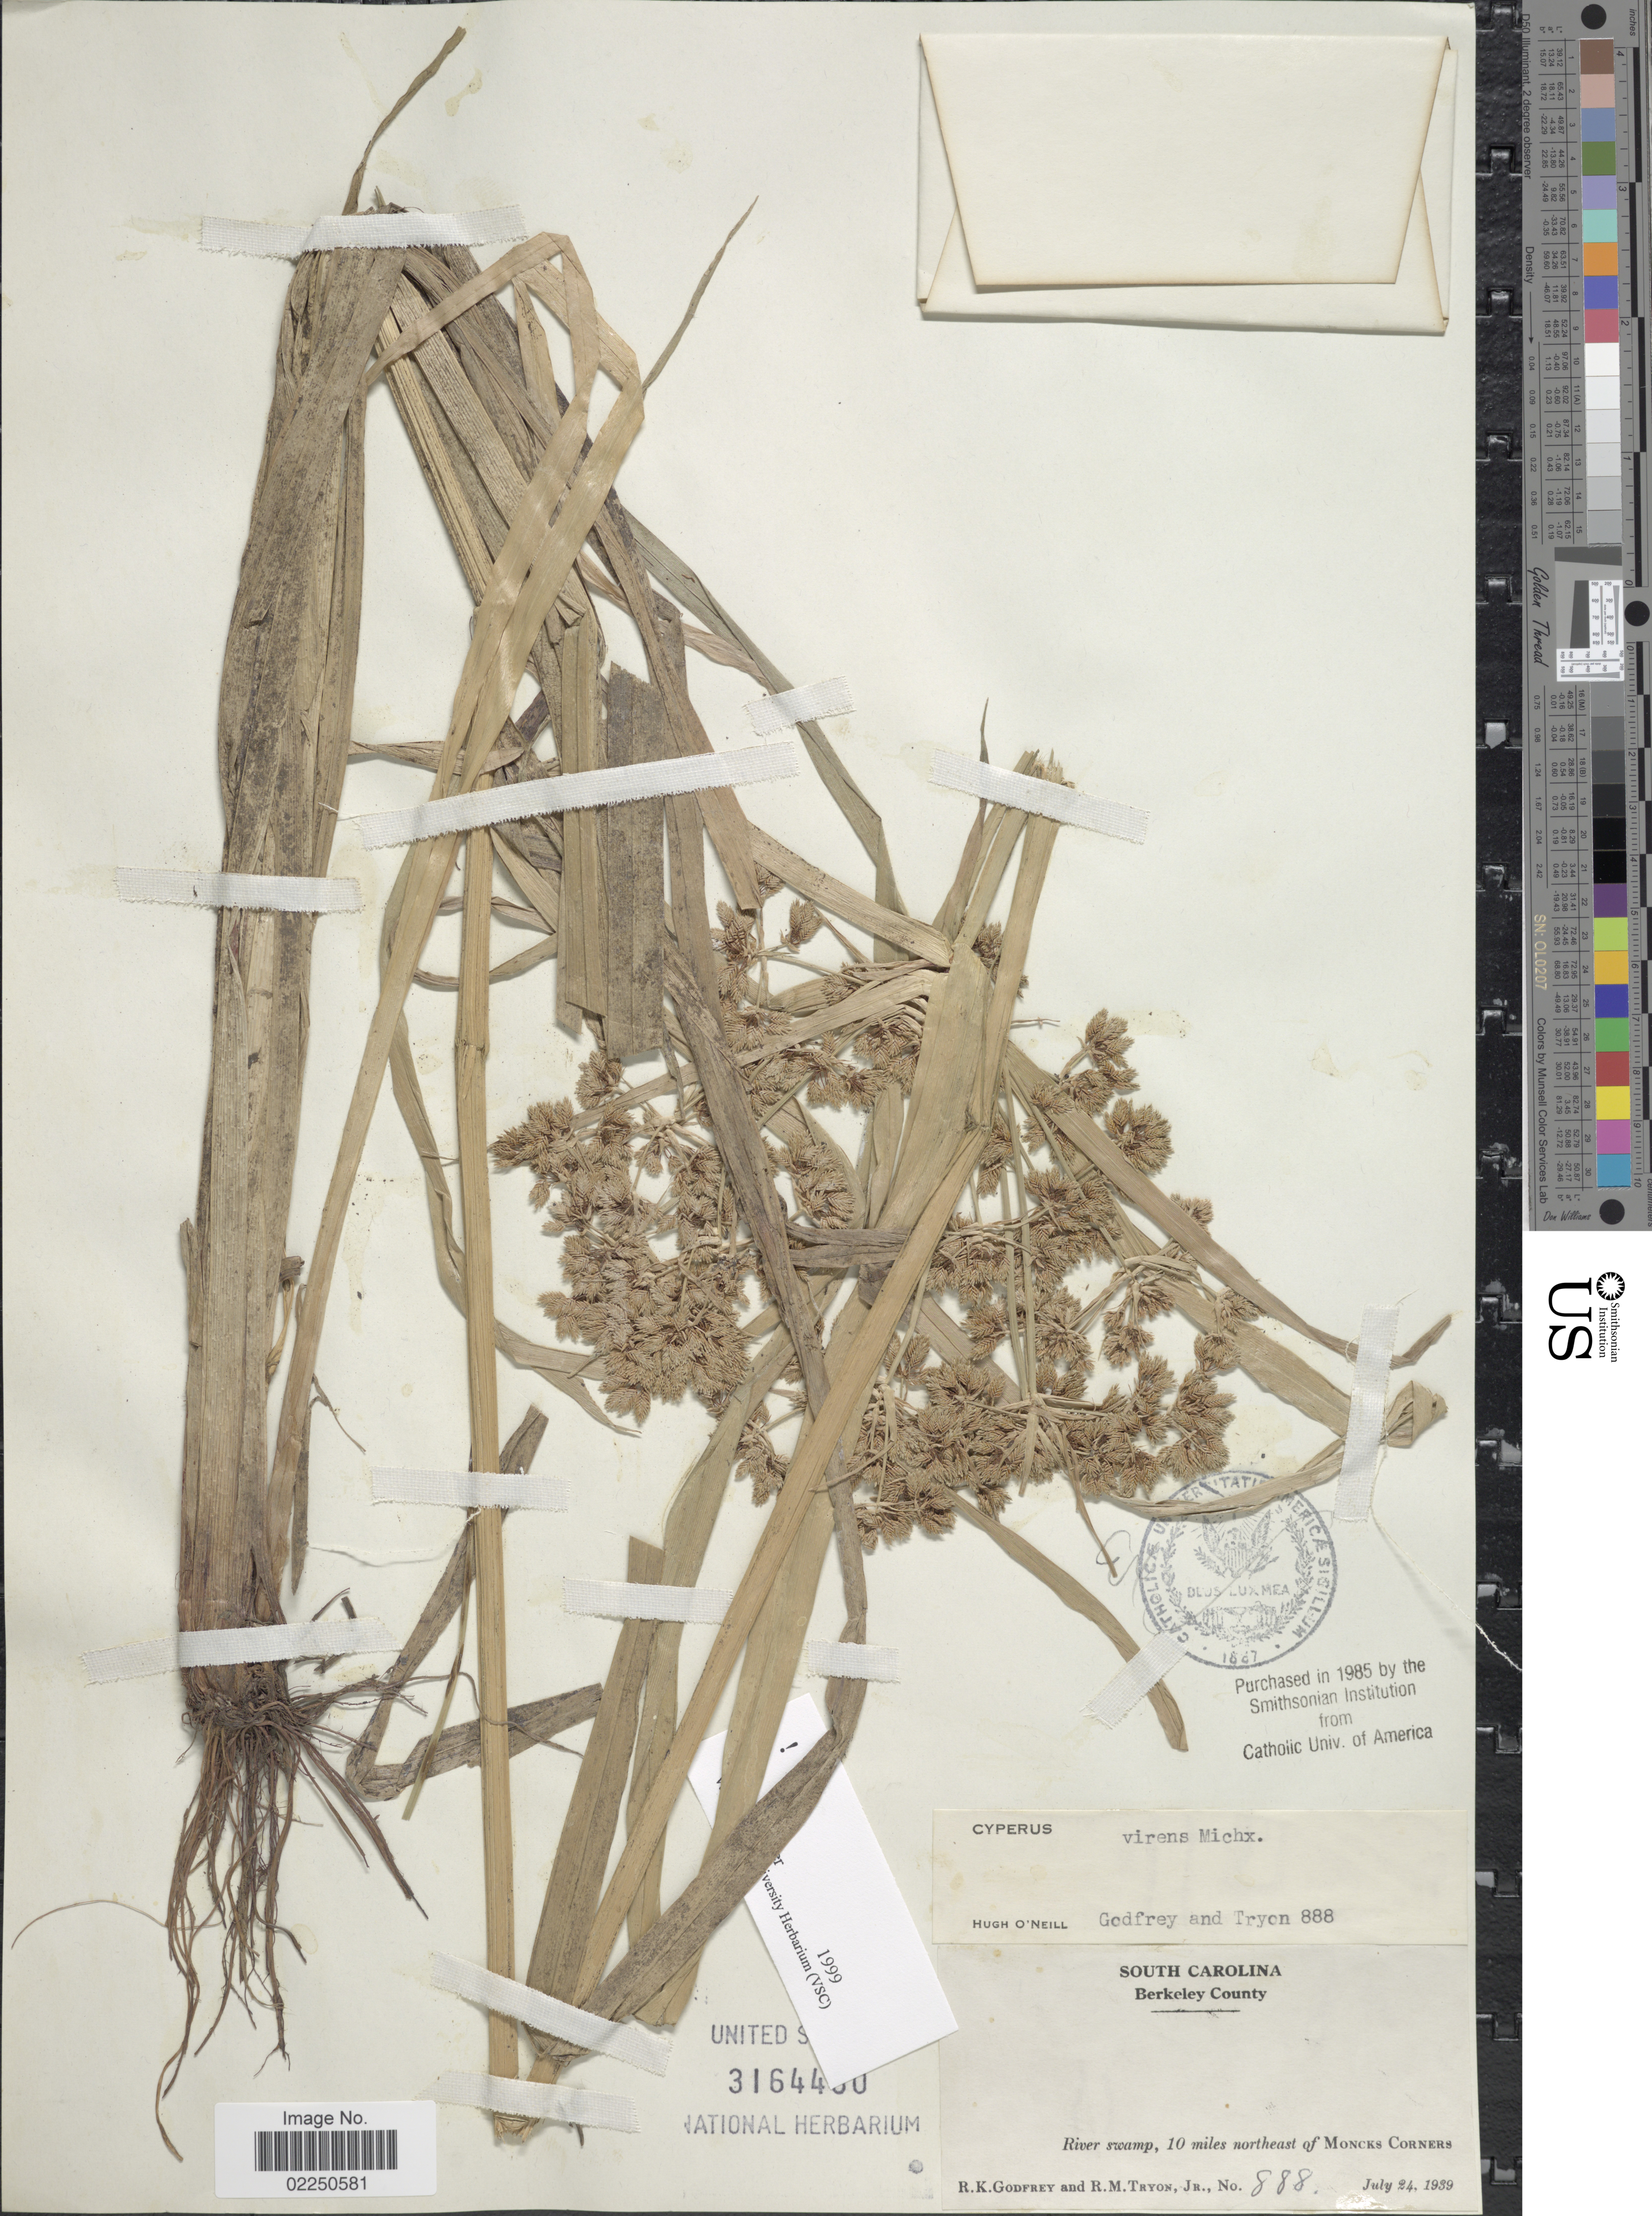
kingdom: Plantae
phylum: Tracheophyta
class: Liliopsida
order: Poales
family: Cyperaceae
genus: Cyperus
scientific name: Cyperus virens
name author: Michx.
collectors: R. K. Godfrey & R. M. Tryon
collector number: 888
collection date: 1939-07-24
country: United States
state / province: South Carolina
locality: Berkeley County. River swamp, 10 miles northeast of Moncks Corners